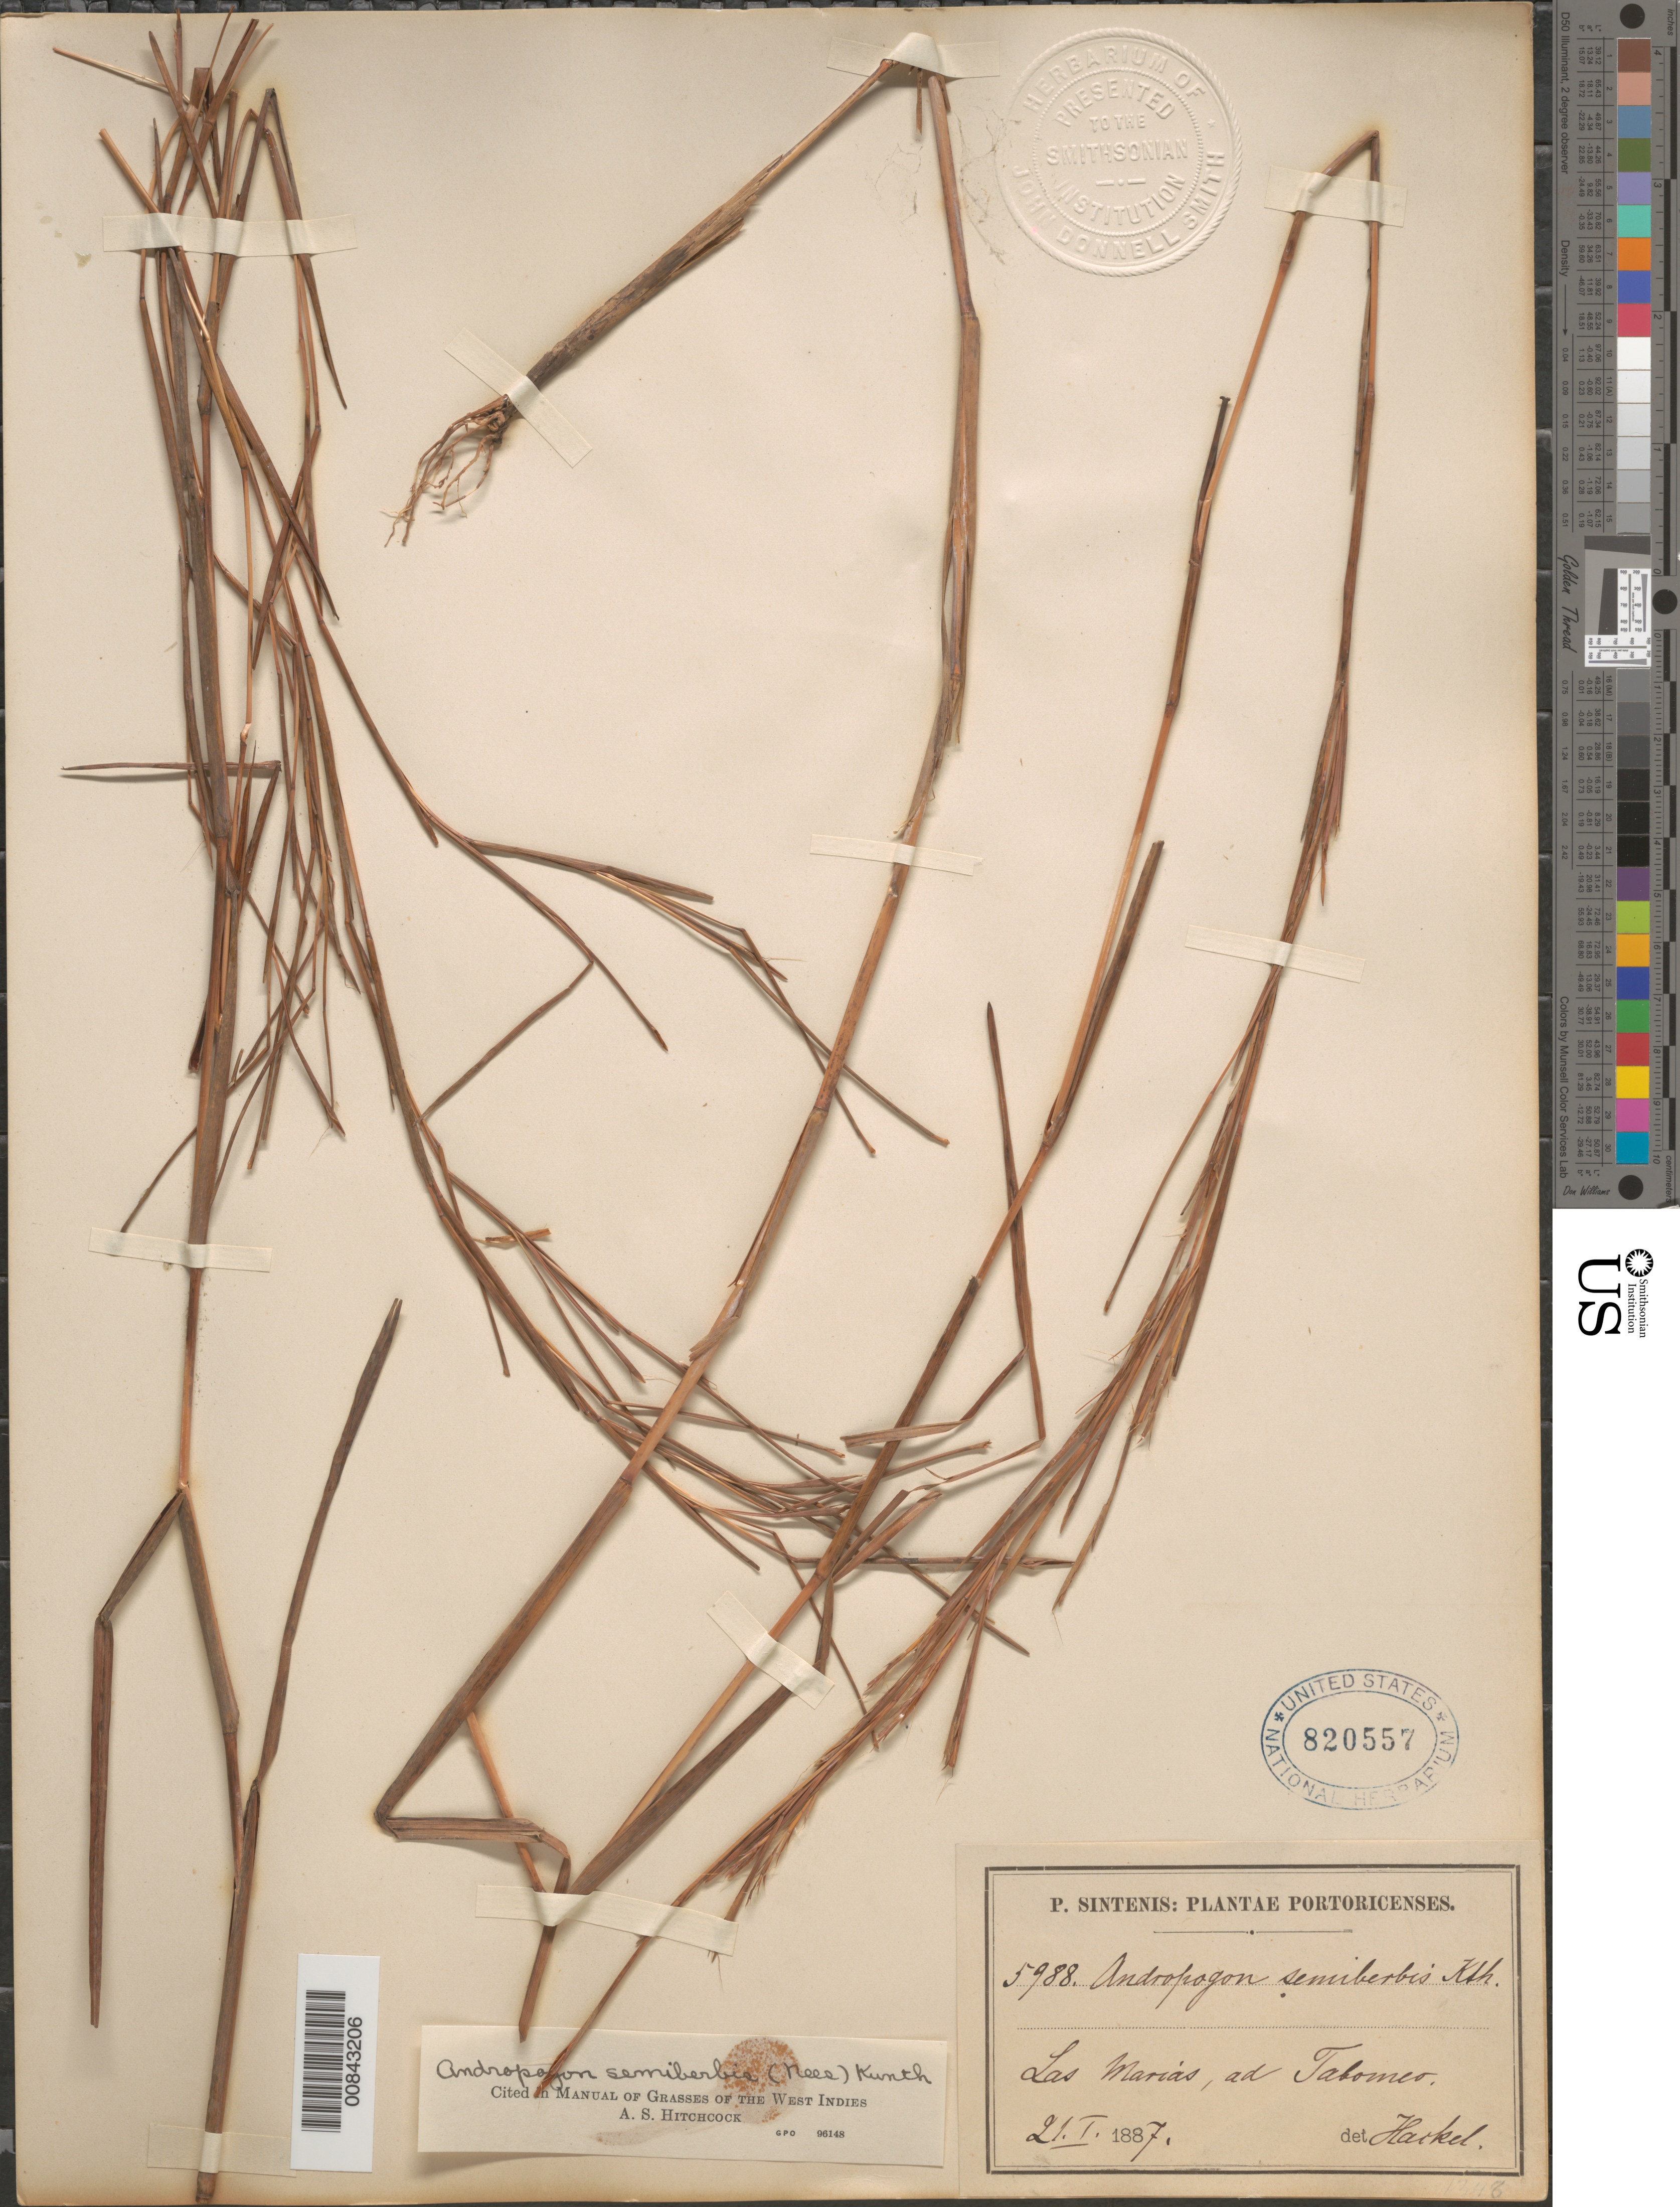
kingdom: Plantae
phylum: Tracheophyta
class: Liliopsida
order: Poales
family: Poaceae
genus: Schizachyrium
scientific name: Schizachyrium sanguineum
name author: (Retz.) Alston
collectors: P. Sintenis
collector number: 5988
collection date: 1887-01-21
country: Puerto Rico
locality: Portoricenses. Las Marias, ad Tabomeo.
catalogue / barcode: US 820557